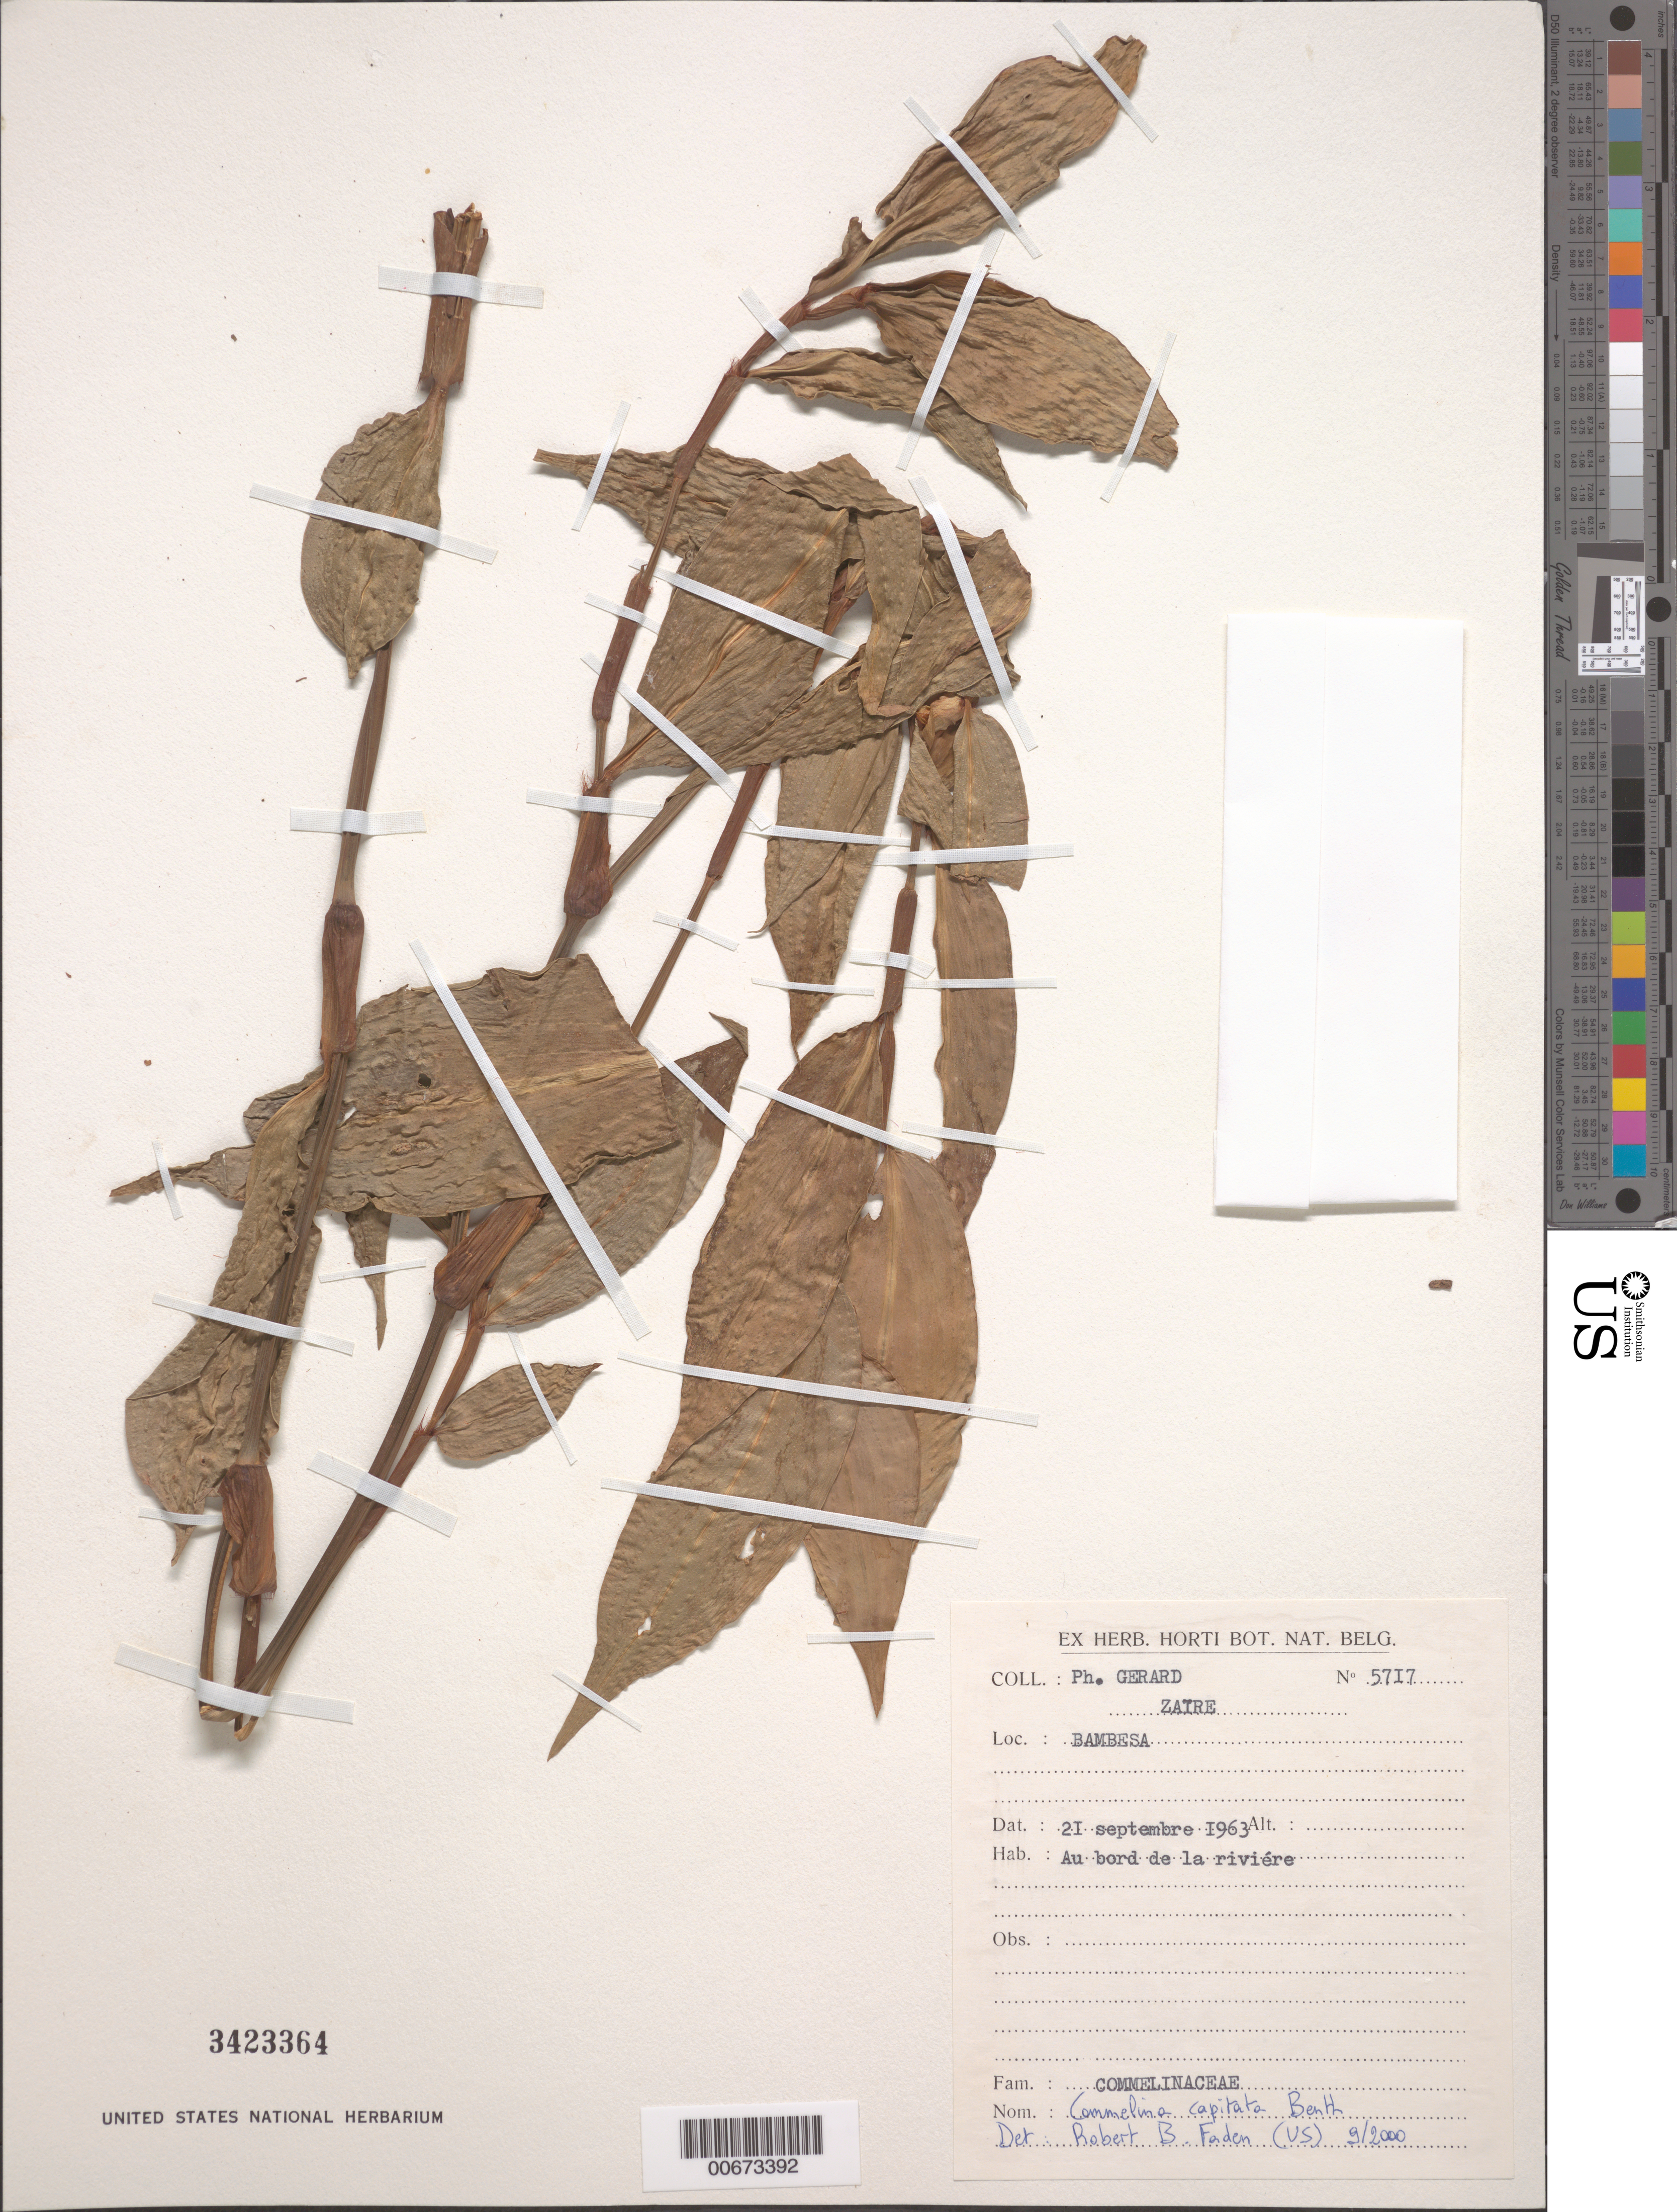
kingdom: Plantae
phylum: Tracheophyta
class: Liliopsida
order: Commelinales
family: Commelinaceae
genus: Commelina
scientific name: Commelina capitata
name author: Benth.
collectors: P. Gerard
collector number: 5717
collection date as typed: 21 Sep 1963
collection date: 1963-09-21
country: Congo, Democratic Republic of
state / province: Bas-Uele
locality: Bambesa.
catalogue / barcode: US 3423364